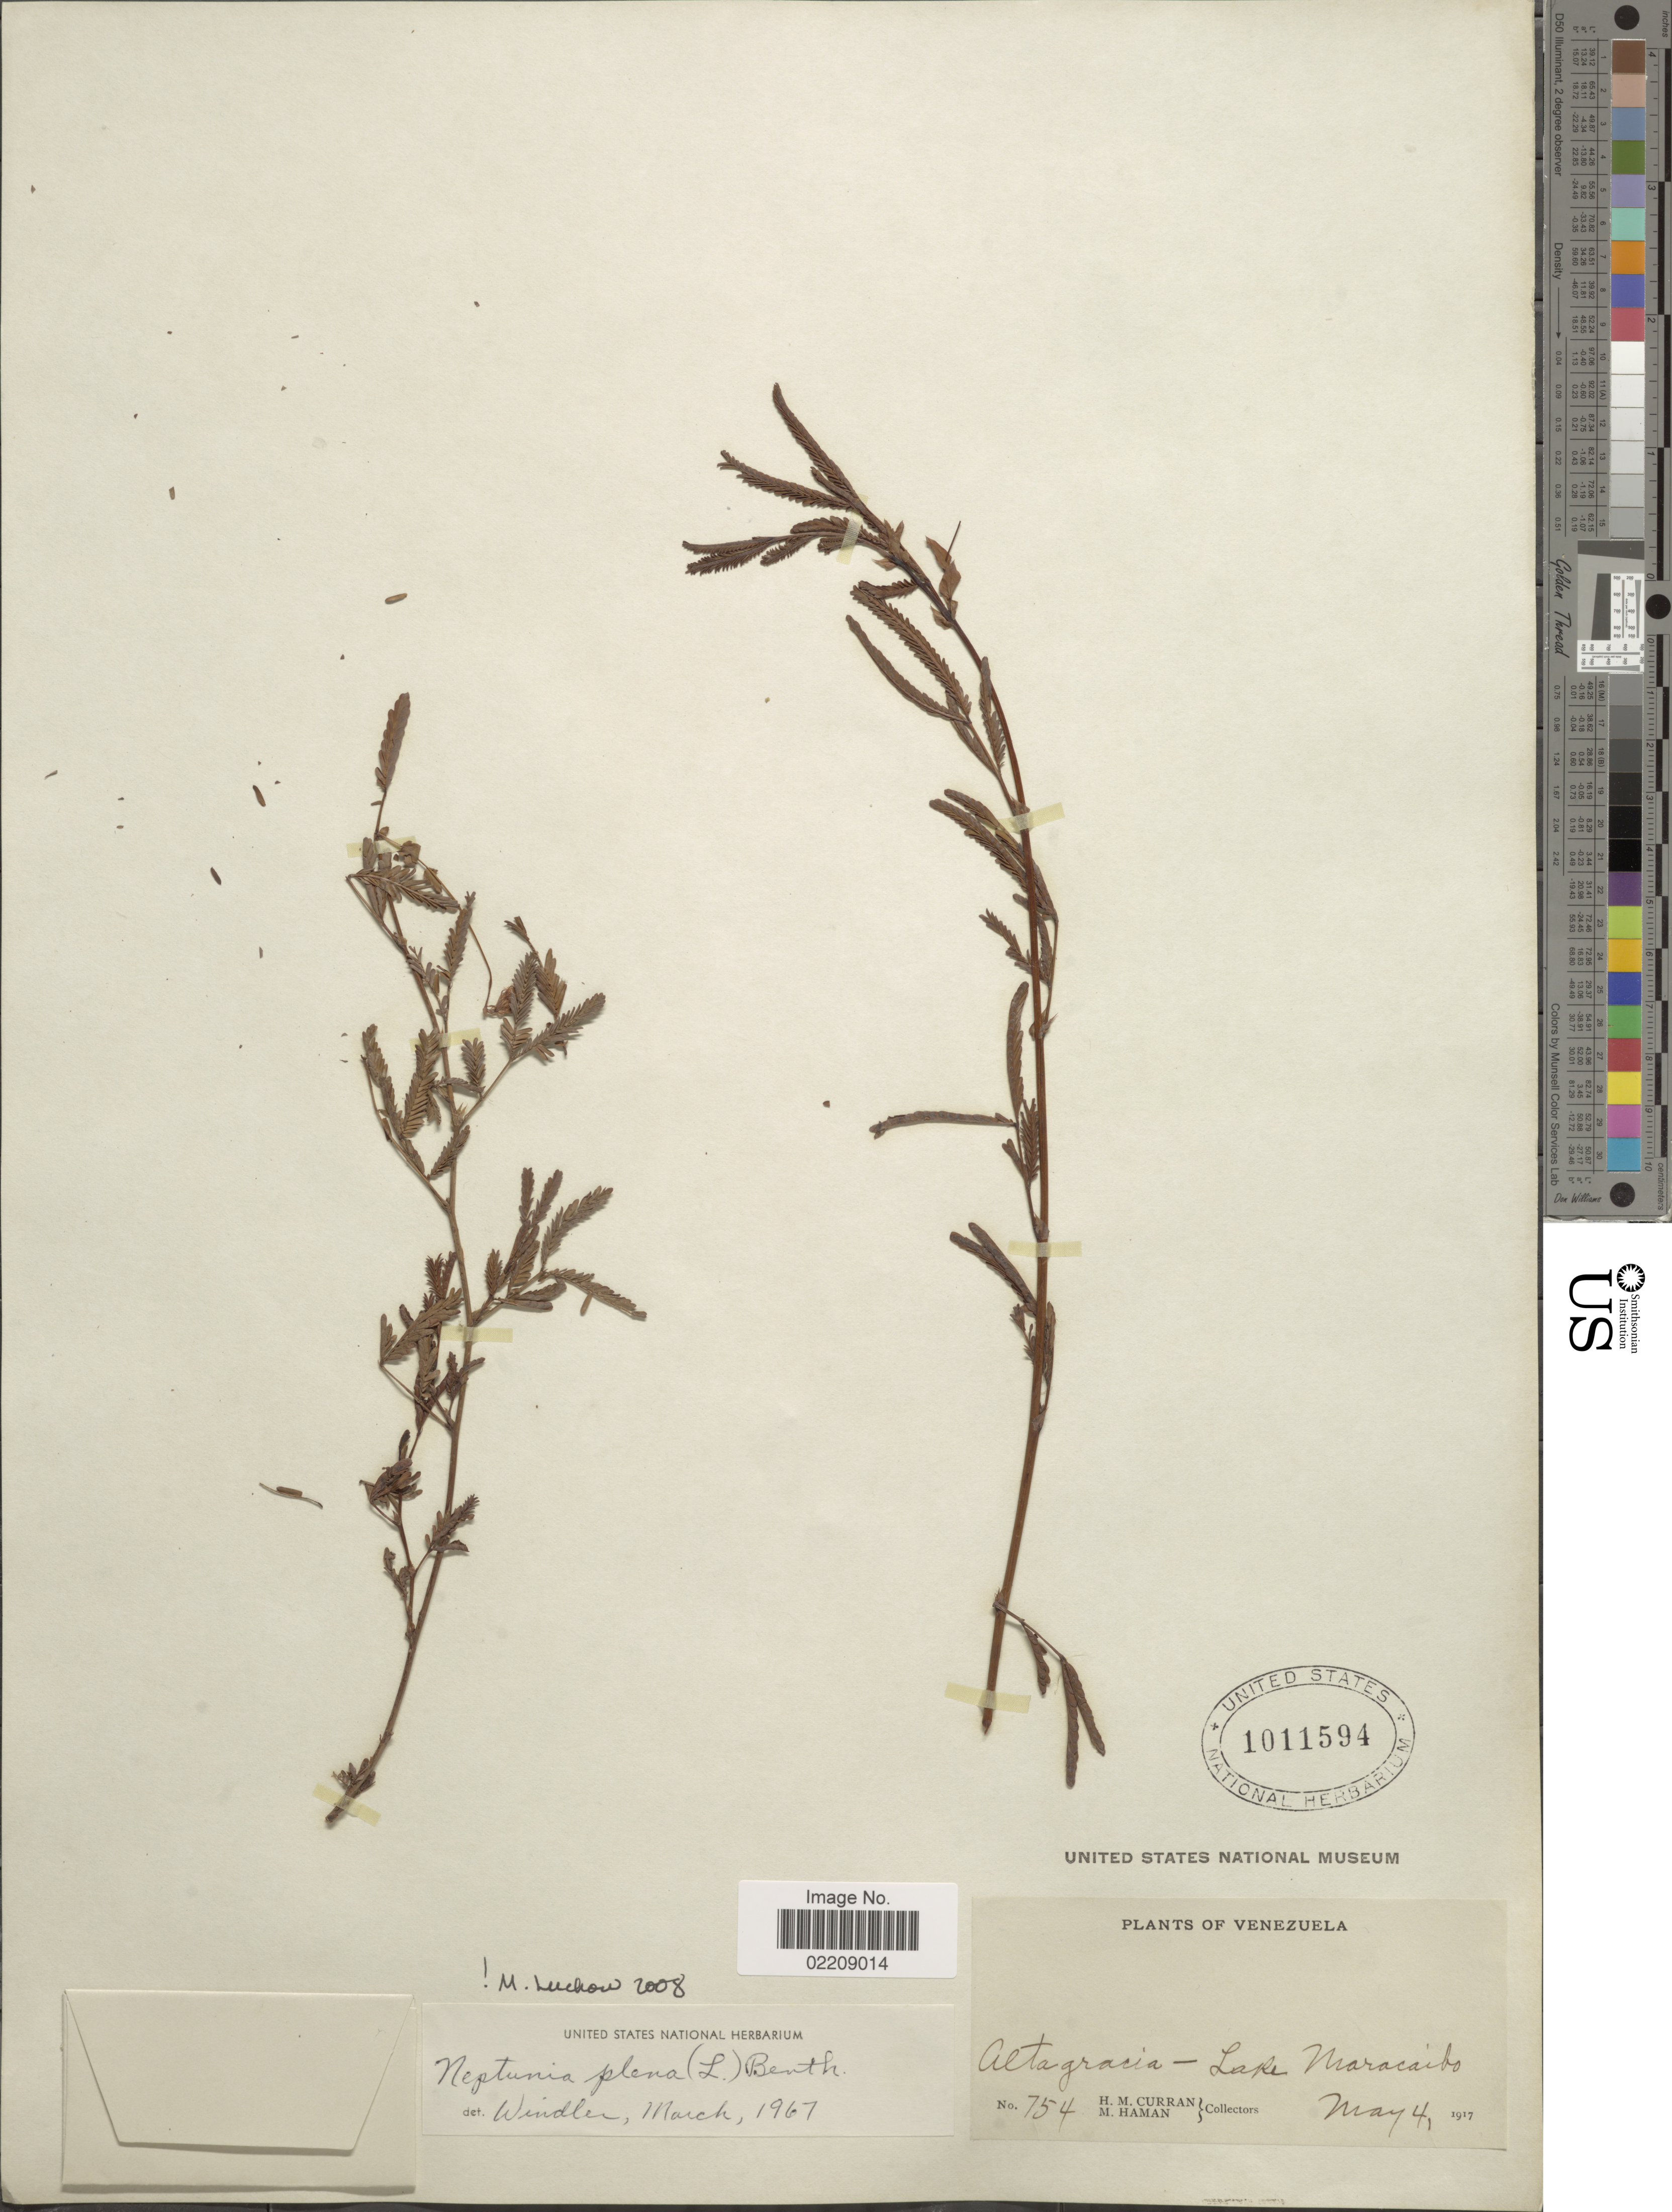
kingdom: Plantae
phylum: Tracheophyta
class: Magnoliopsida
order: Fabales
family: Fabaceae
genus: Neptunia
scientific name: Neptunia plena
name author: (L.) Benth.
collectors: H. M. Curran & M. Haman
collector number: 754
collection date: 1917-05-04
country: Venezuela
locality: Altagracia - Lake Maracaibo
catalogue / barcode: US 1011594